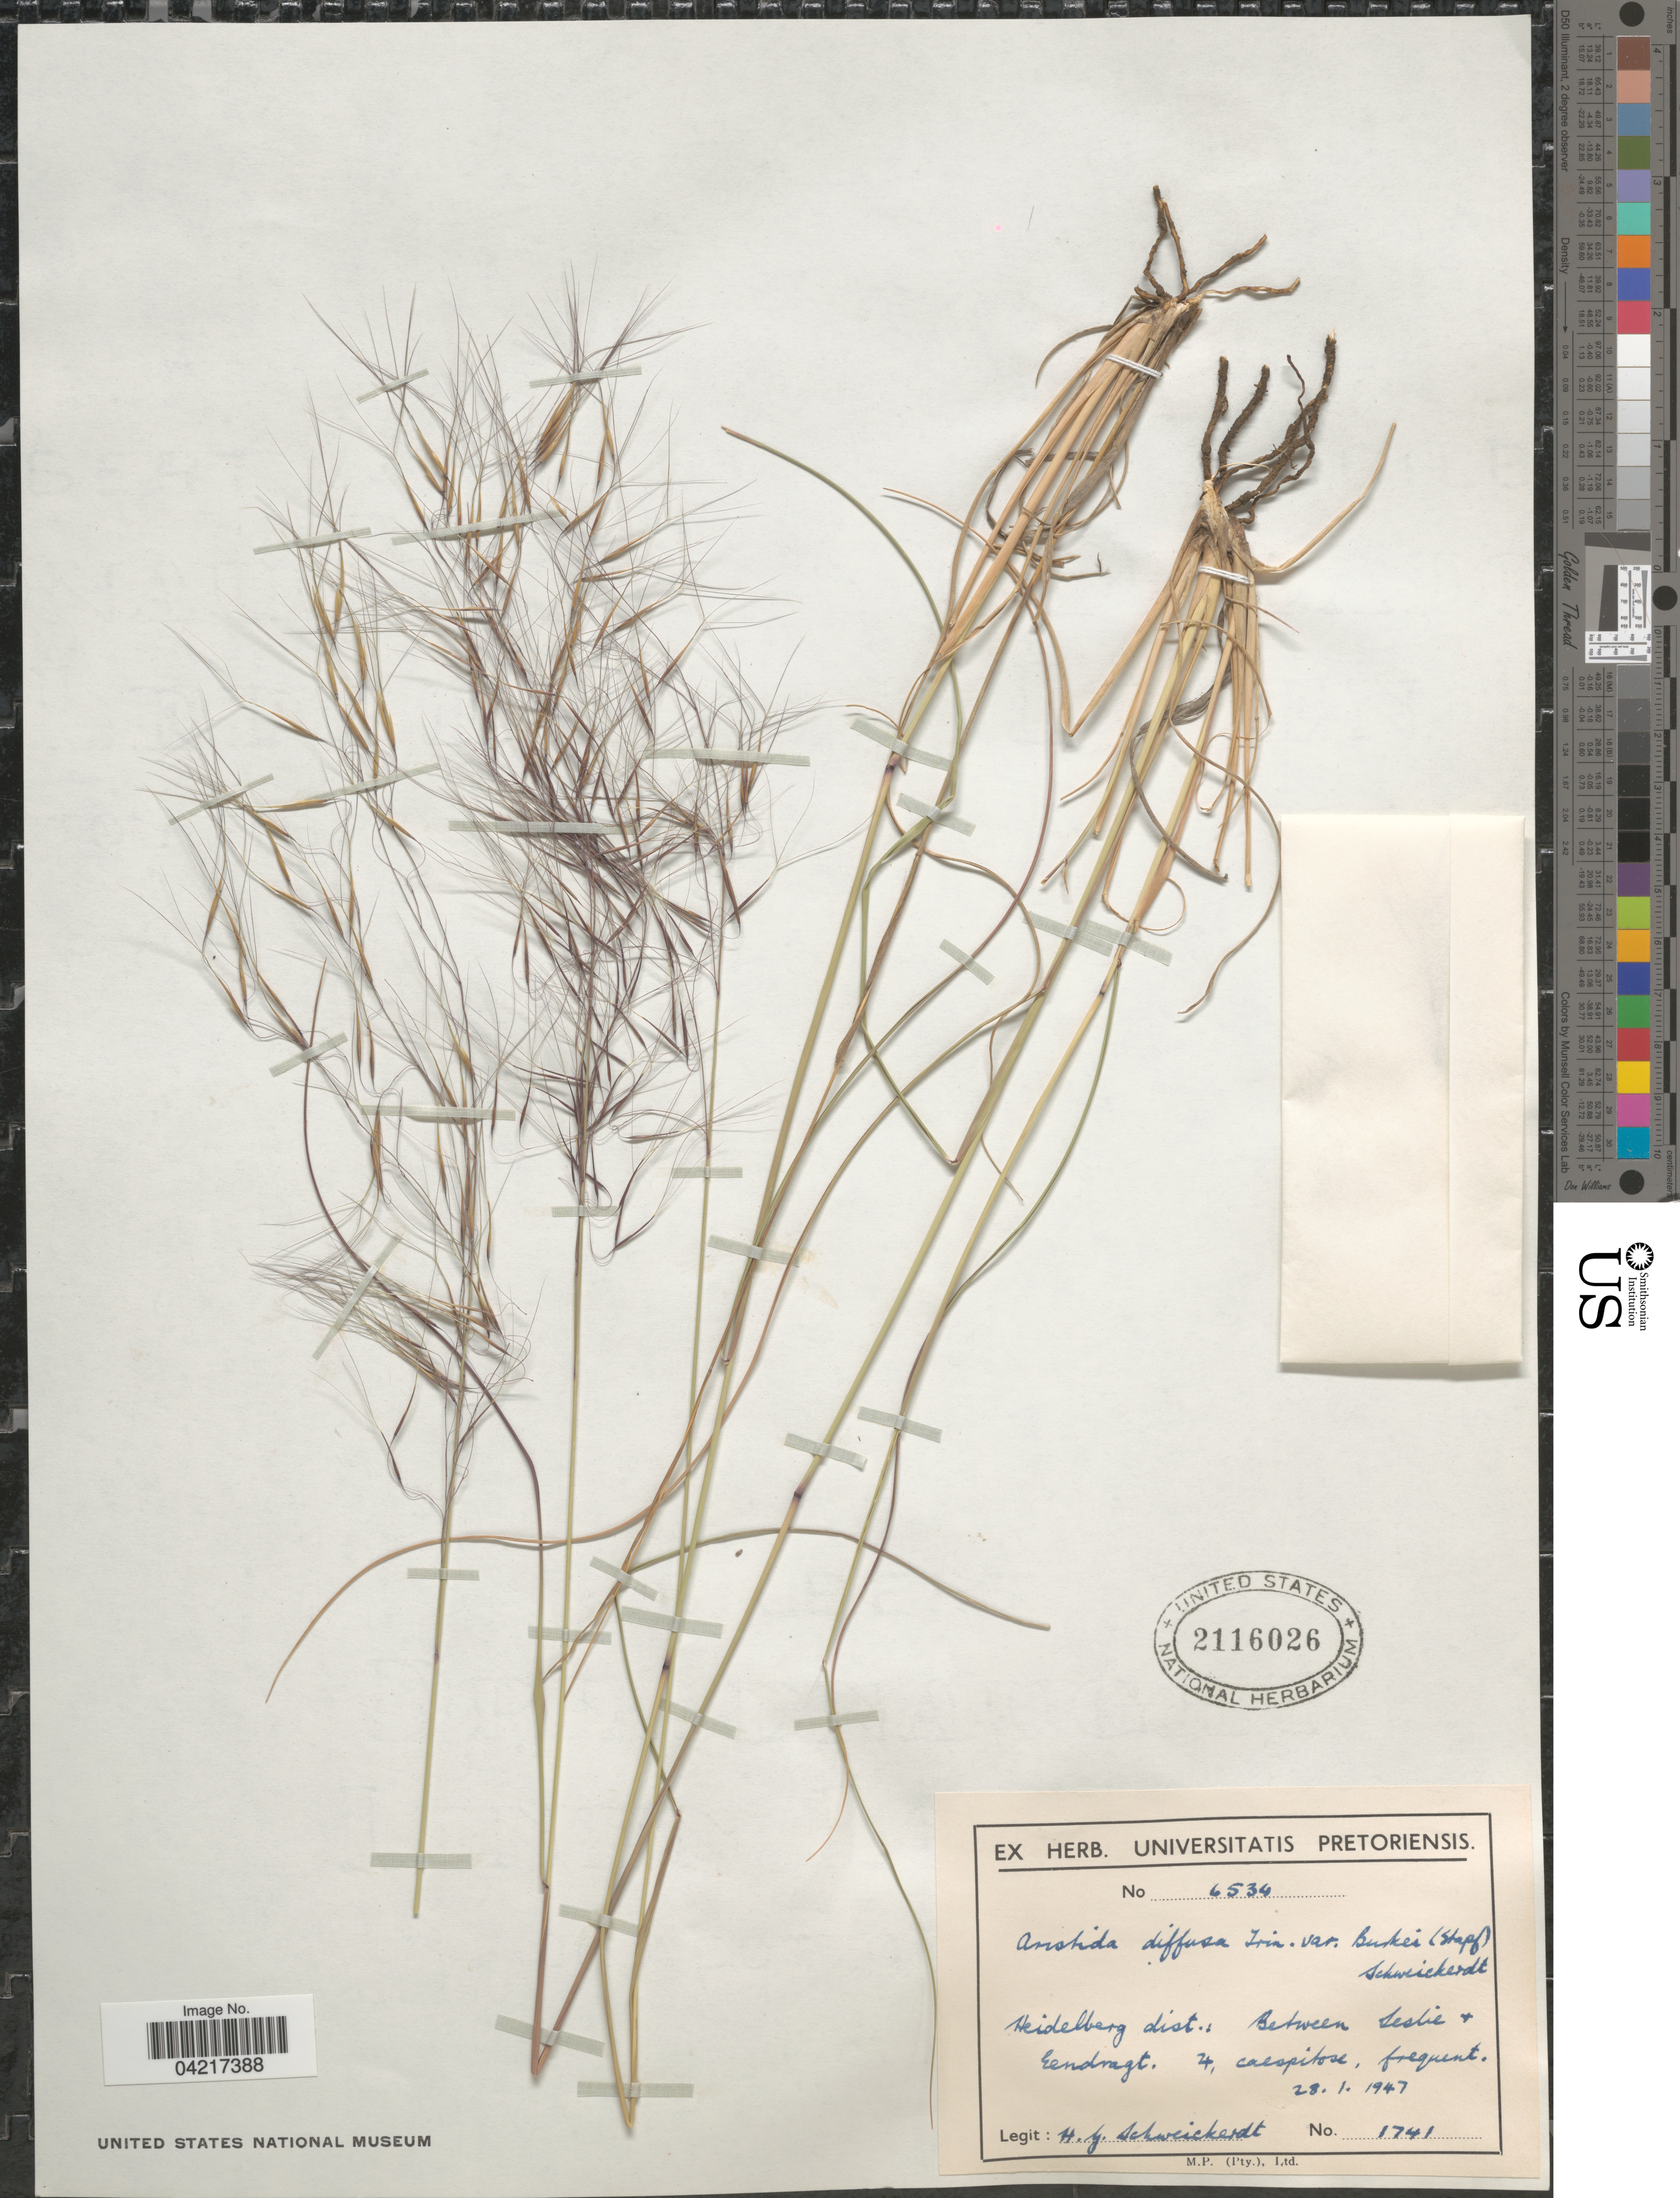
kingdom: Plantae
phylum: Tracheophyta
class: Liliopsida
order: Poales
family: Poaceae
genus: Aristida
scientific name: Aristida diffusa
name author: Trin.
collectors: H. Schweickerdt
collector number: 1741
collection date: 1947-01-28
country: South Africa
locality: Heidelberg dist.: Between Leslie + Eendragt.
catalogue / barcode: US 2116026